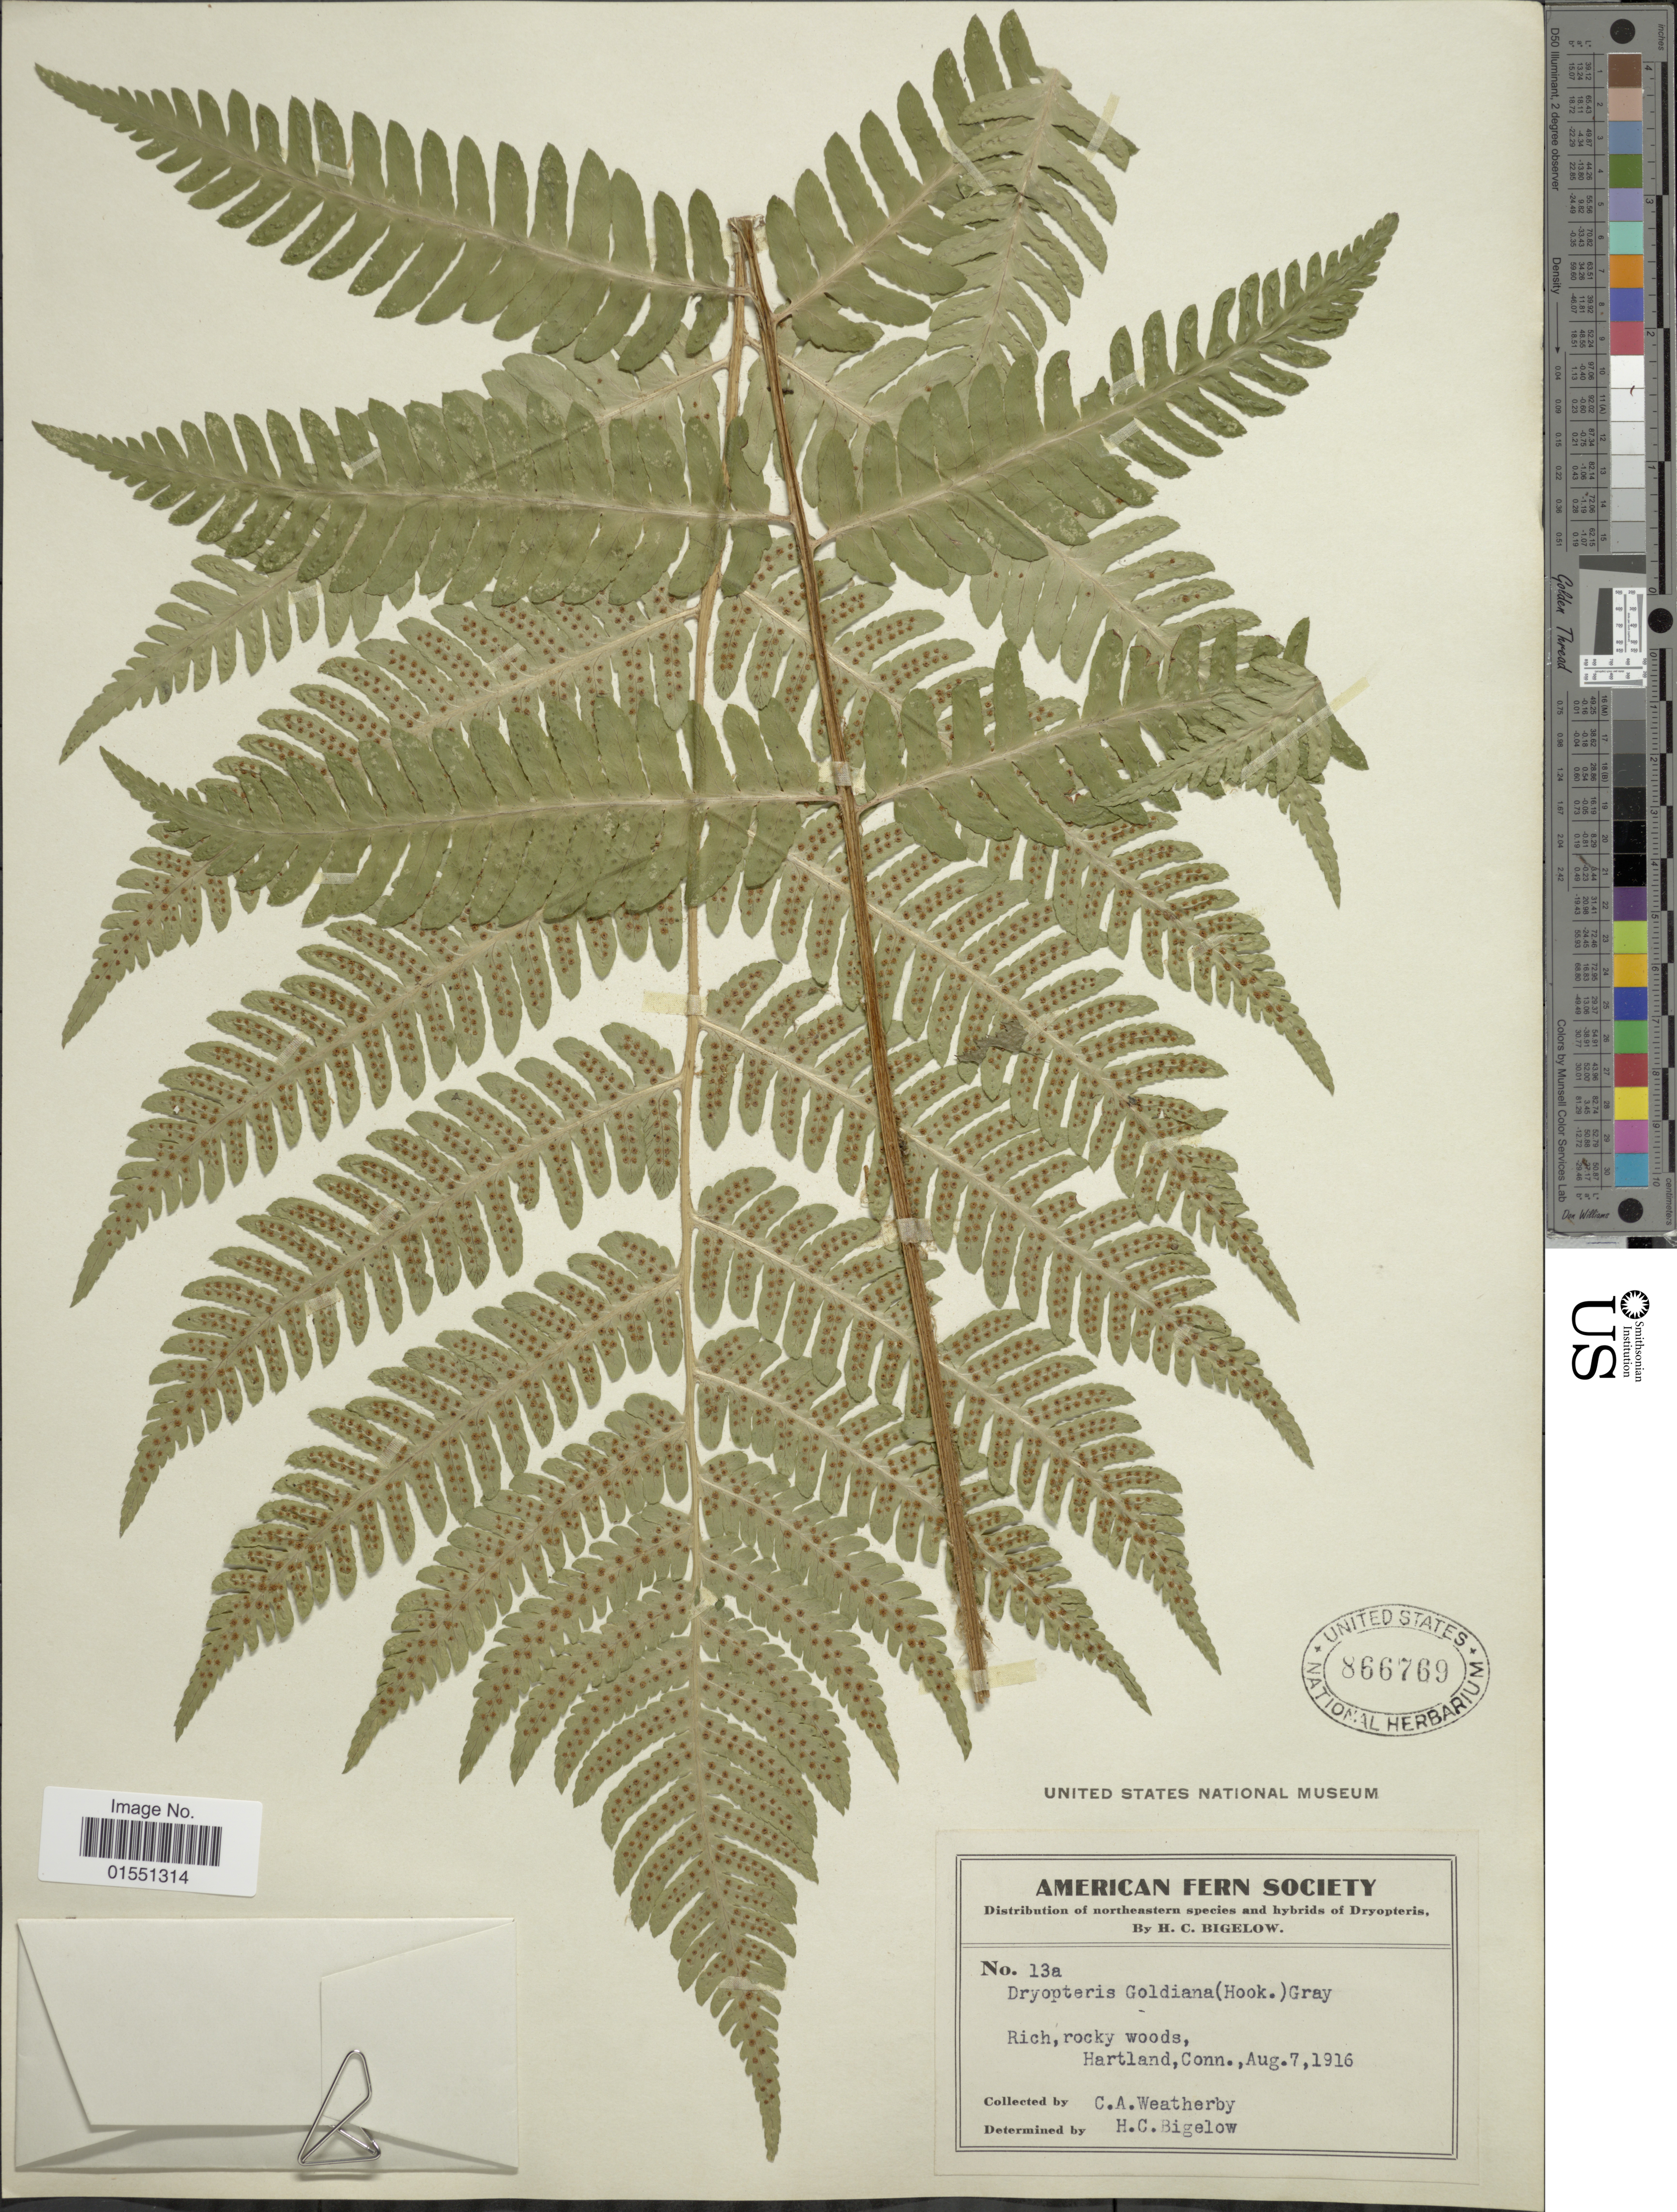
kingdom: Plantae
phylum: Tracheophyta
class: Polypodiopsida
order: Polypodiales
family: Dryopteridaceae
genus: Dryopteris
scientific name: Dryopteris goldiana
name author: (Hook. ex Goldie) A. Gray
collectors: C. A. Weatherby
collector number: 13a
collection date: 1916-08-07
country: United States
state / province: Connecticut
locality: Hartland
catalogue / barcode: US 866769